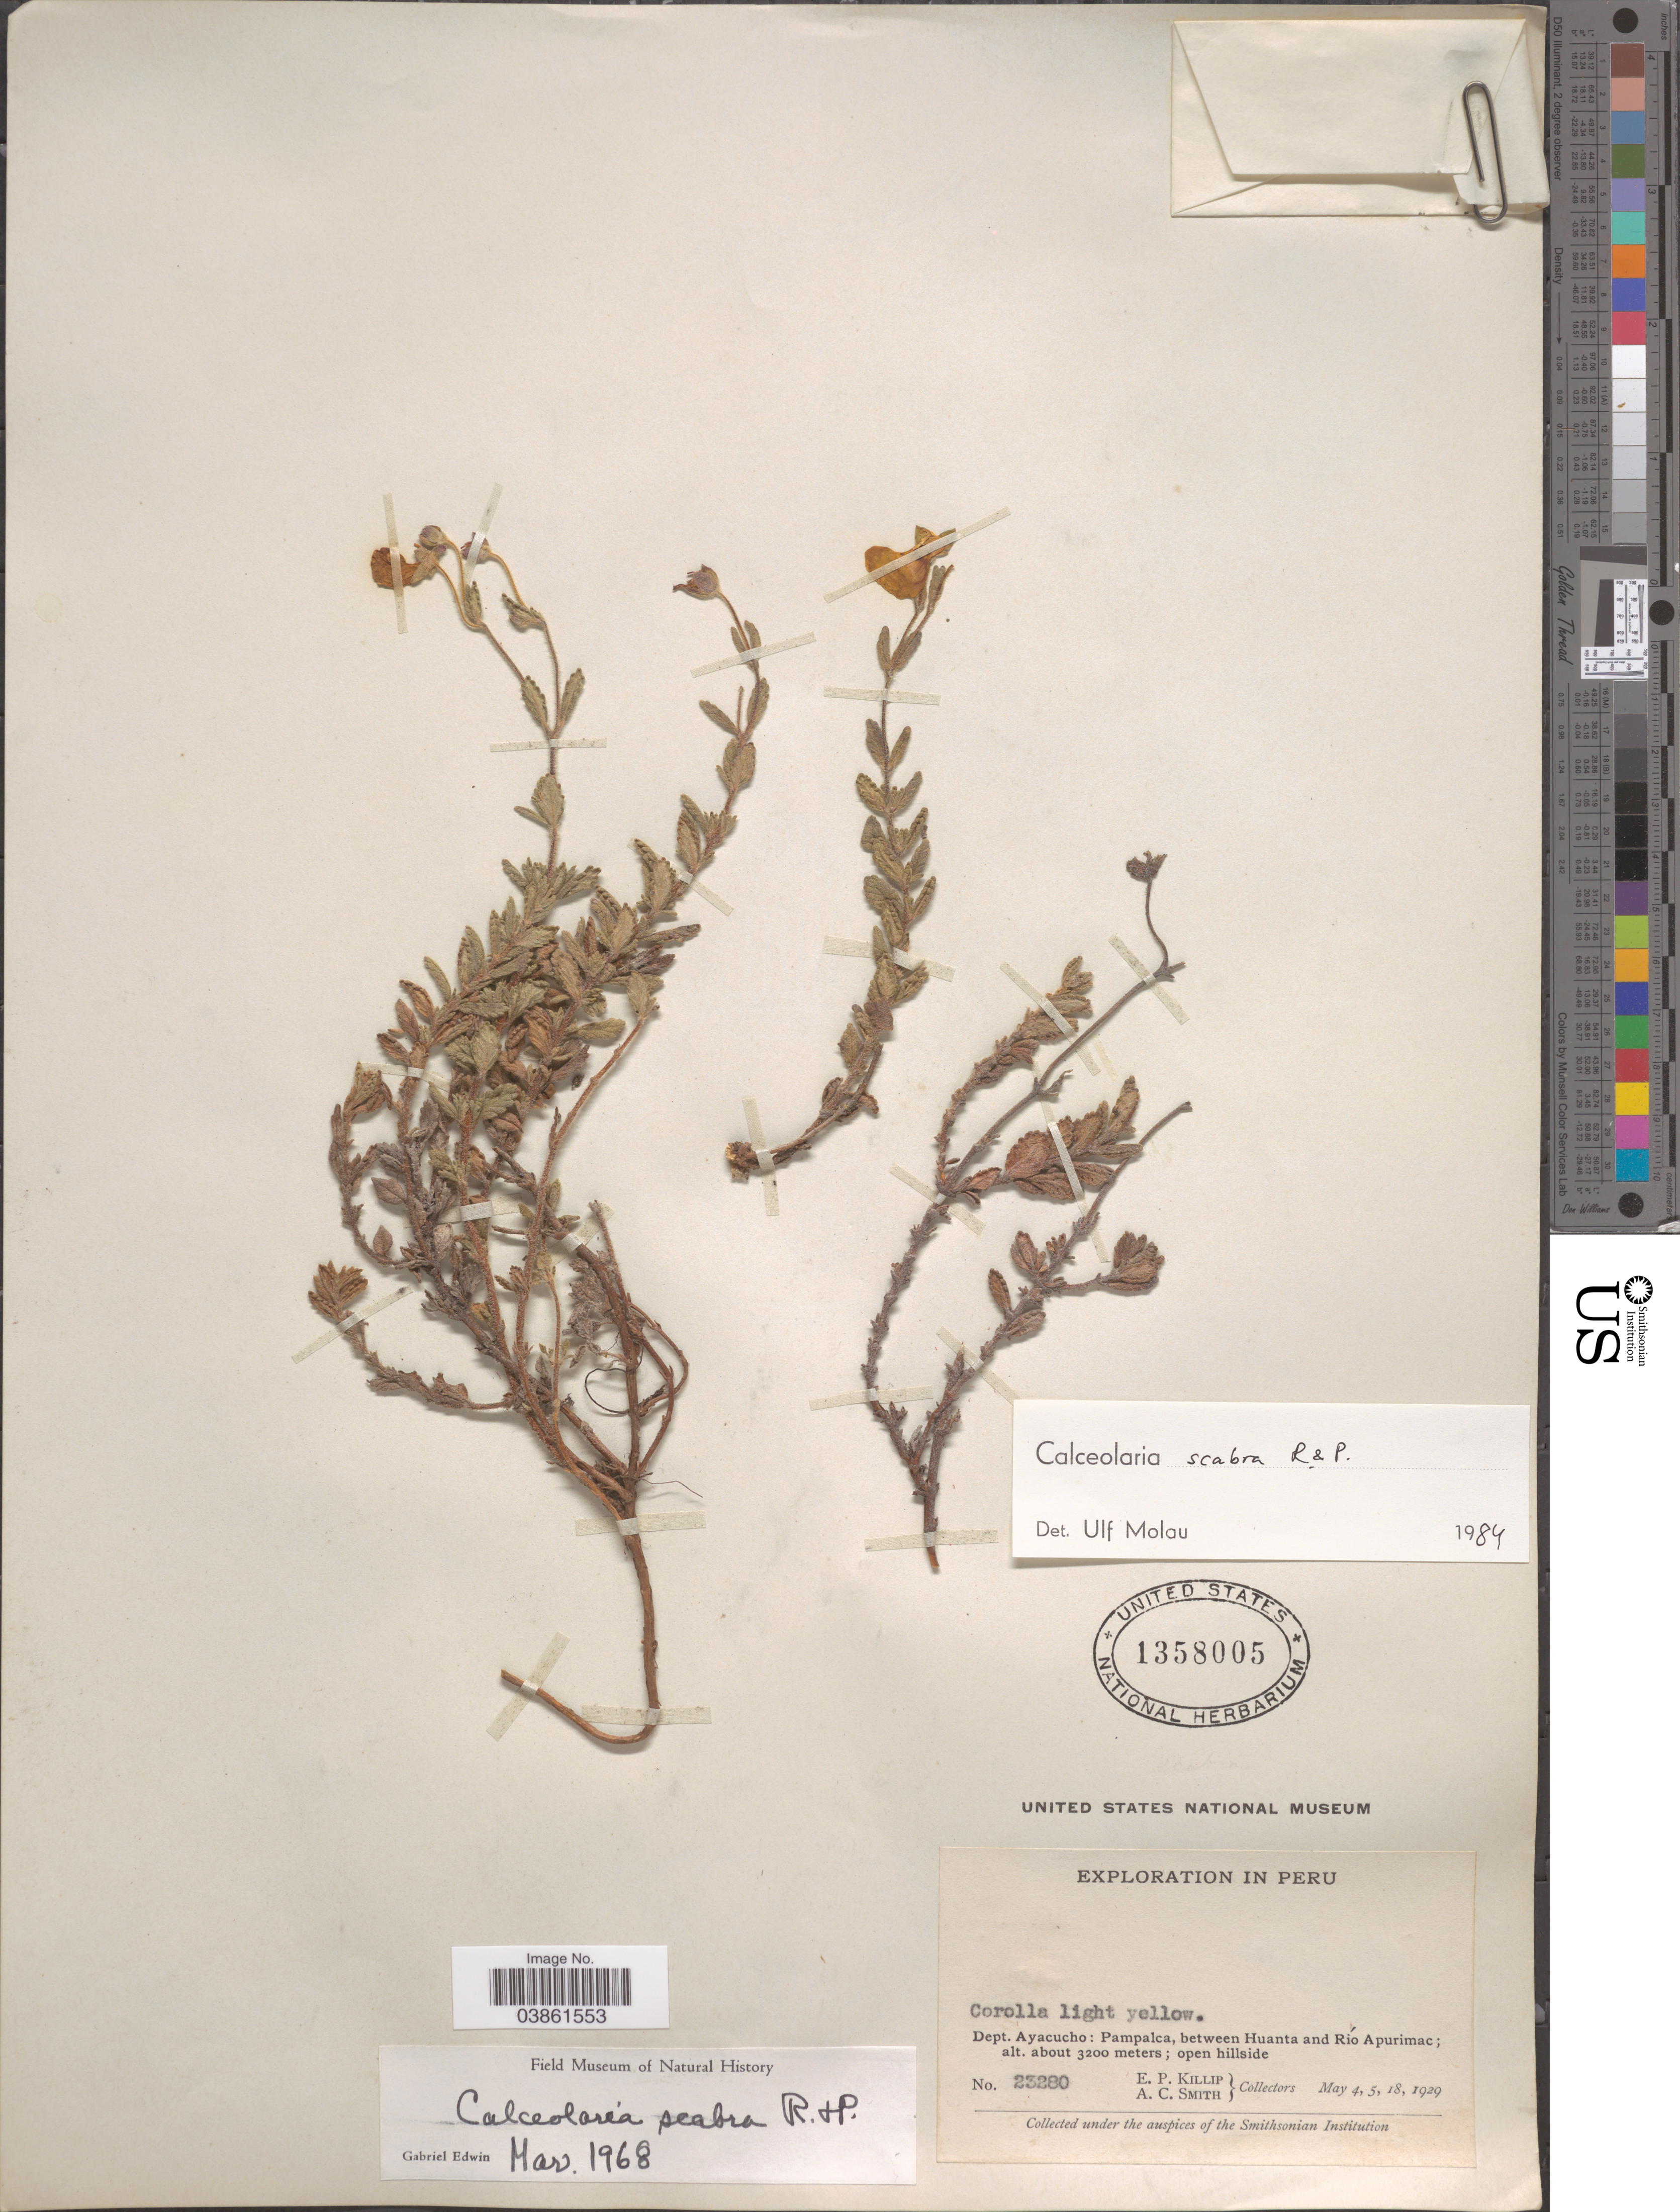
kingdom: Plantae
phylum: Tracheophyta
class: Magnoliopsida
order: Lamiales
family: Calceolariaceae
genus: Calceolaria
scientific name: Calceolaria scabra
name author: Ruiz & Pav.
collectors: E. P. Killip & A. C. Smith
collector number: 23280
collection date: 1929-05-04/1929-05-18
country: Peru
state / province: Ayacucho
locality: Dept. Ayacucho: Pampalca, between Huanta and Río Apurimac.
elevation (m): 3200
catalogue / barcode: US 1358005